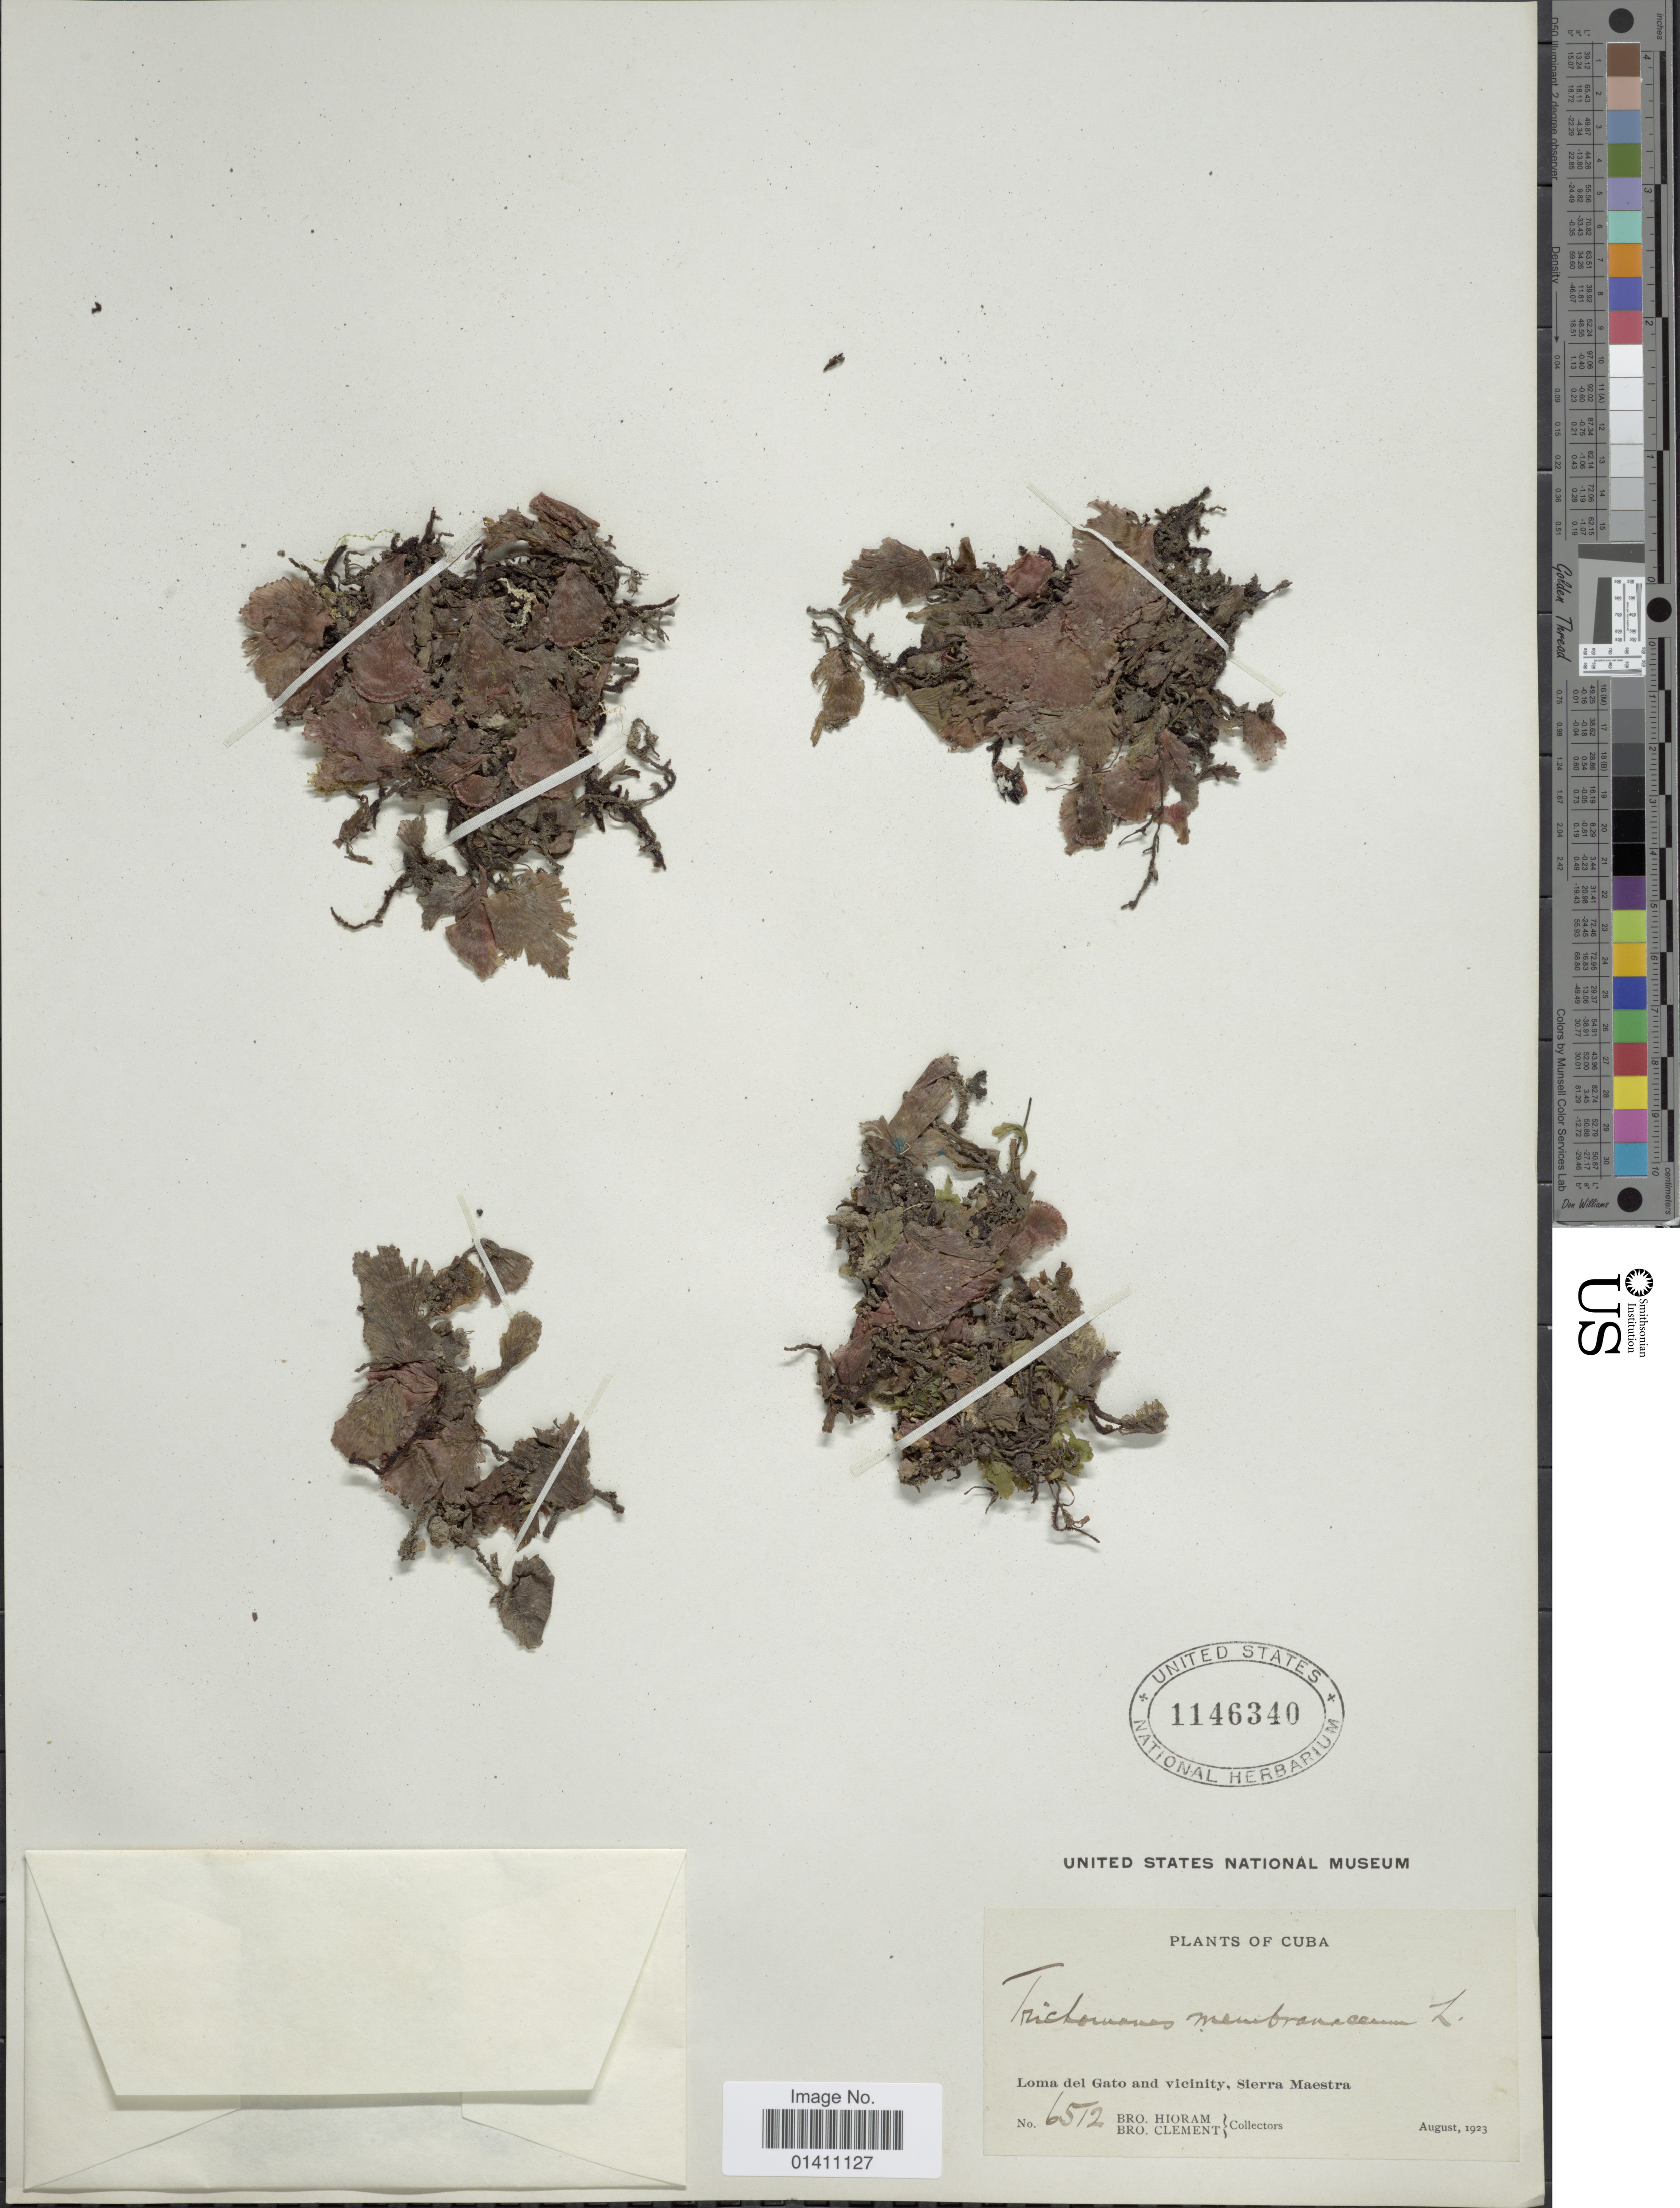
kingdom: Plantae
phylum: Tracheophyta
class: Polypodiopsida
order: Hymenophyllales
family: Hymenophyllaceae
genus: Didymoglossum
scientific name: Didymoglossum membranaceum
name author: (L.) Vareschi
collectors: Bro. Hioram & B. Clement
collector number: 6512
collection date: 1923-08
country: Cuba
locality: Loma del Gato and vicinity, Sierra Maestra.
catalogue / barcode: US 1146340